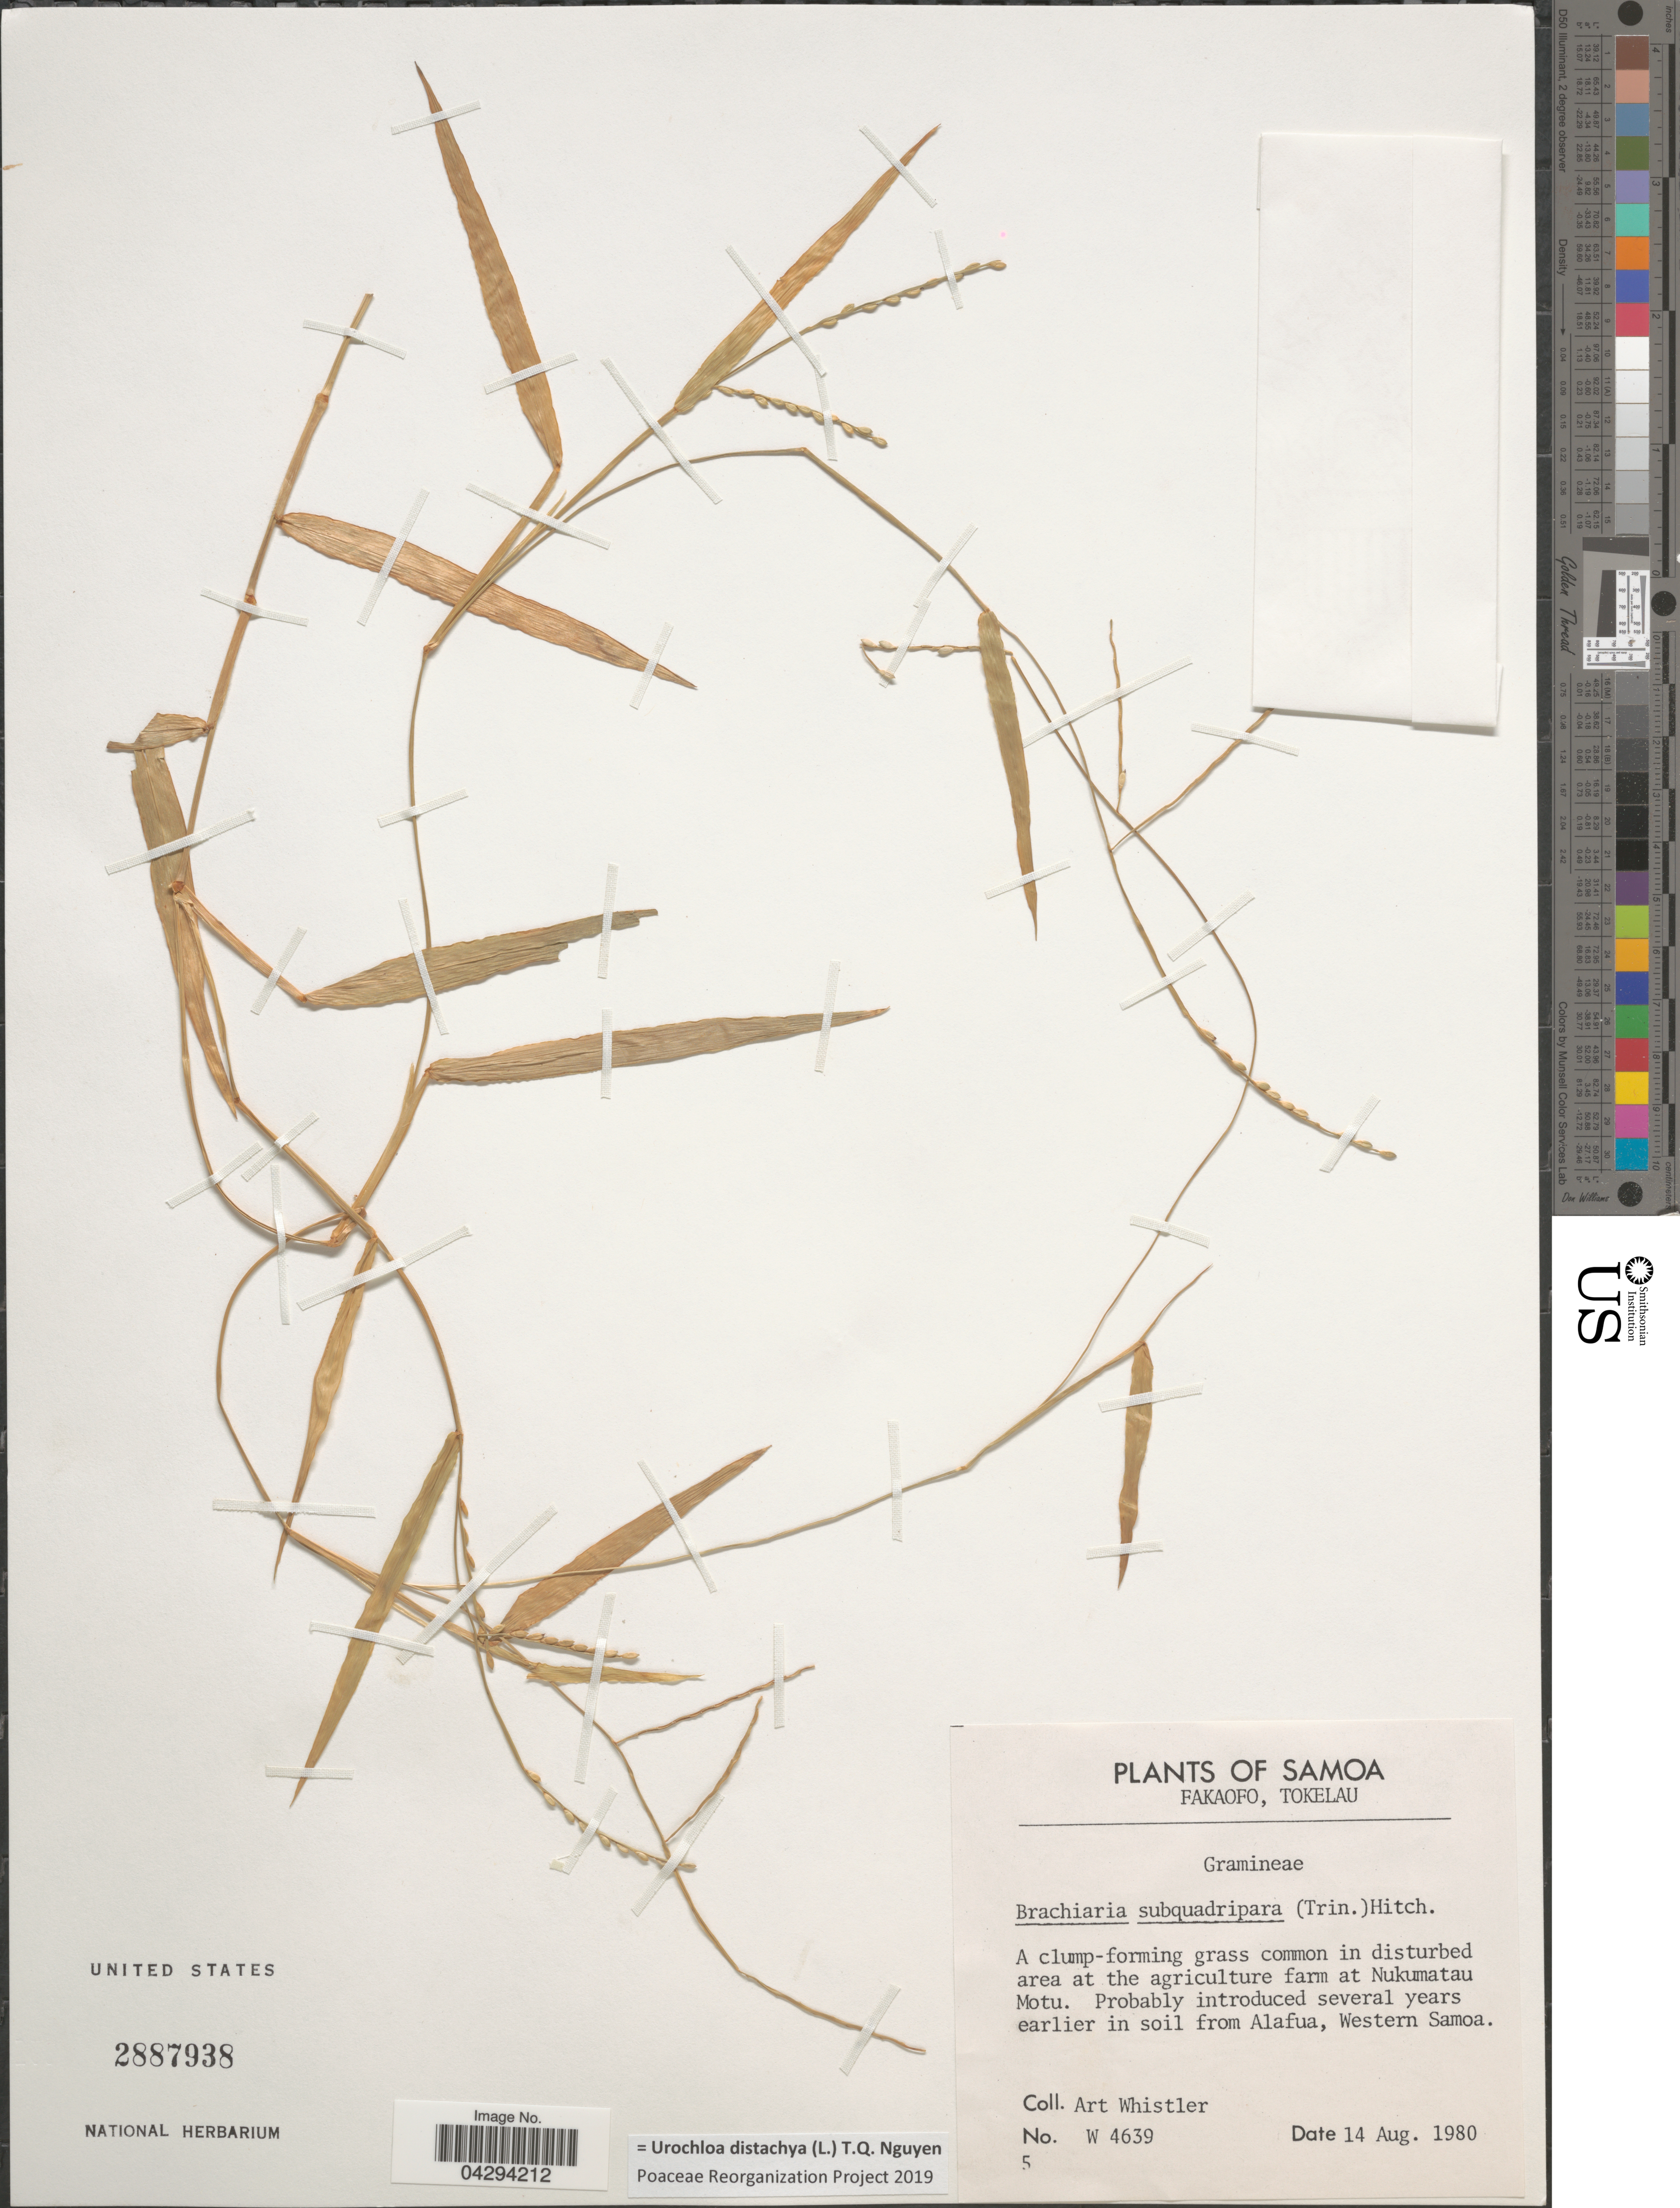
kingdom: Plantae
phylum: Tracheophyta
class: Liliopsida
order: Poales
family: Poaceae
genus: Urochloa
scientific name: Urochloa distachya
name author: (L.) T.Q. Nguyen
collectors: A. Whistler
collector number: W4639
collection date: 1980-08-14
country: Tokelau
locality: Samoa. Fakaofo. In disturbed area at the agriculture farm at Nukumatau Motu.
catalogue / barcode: US 2887938